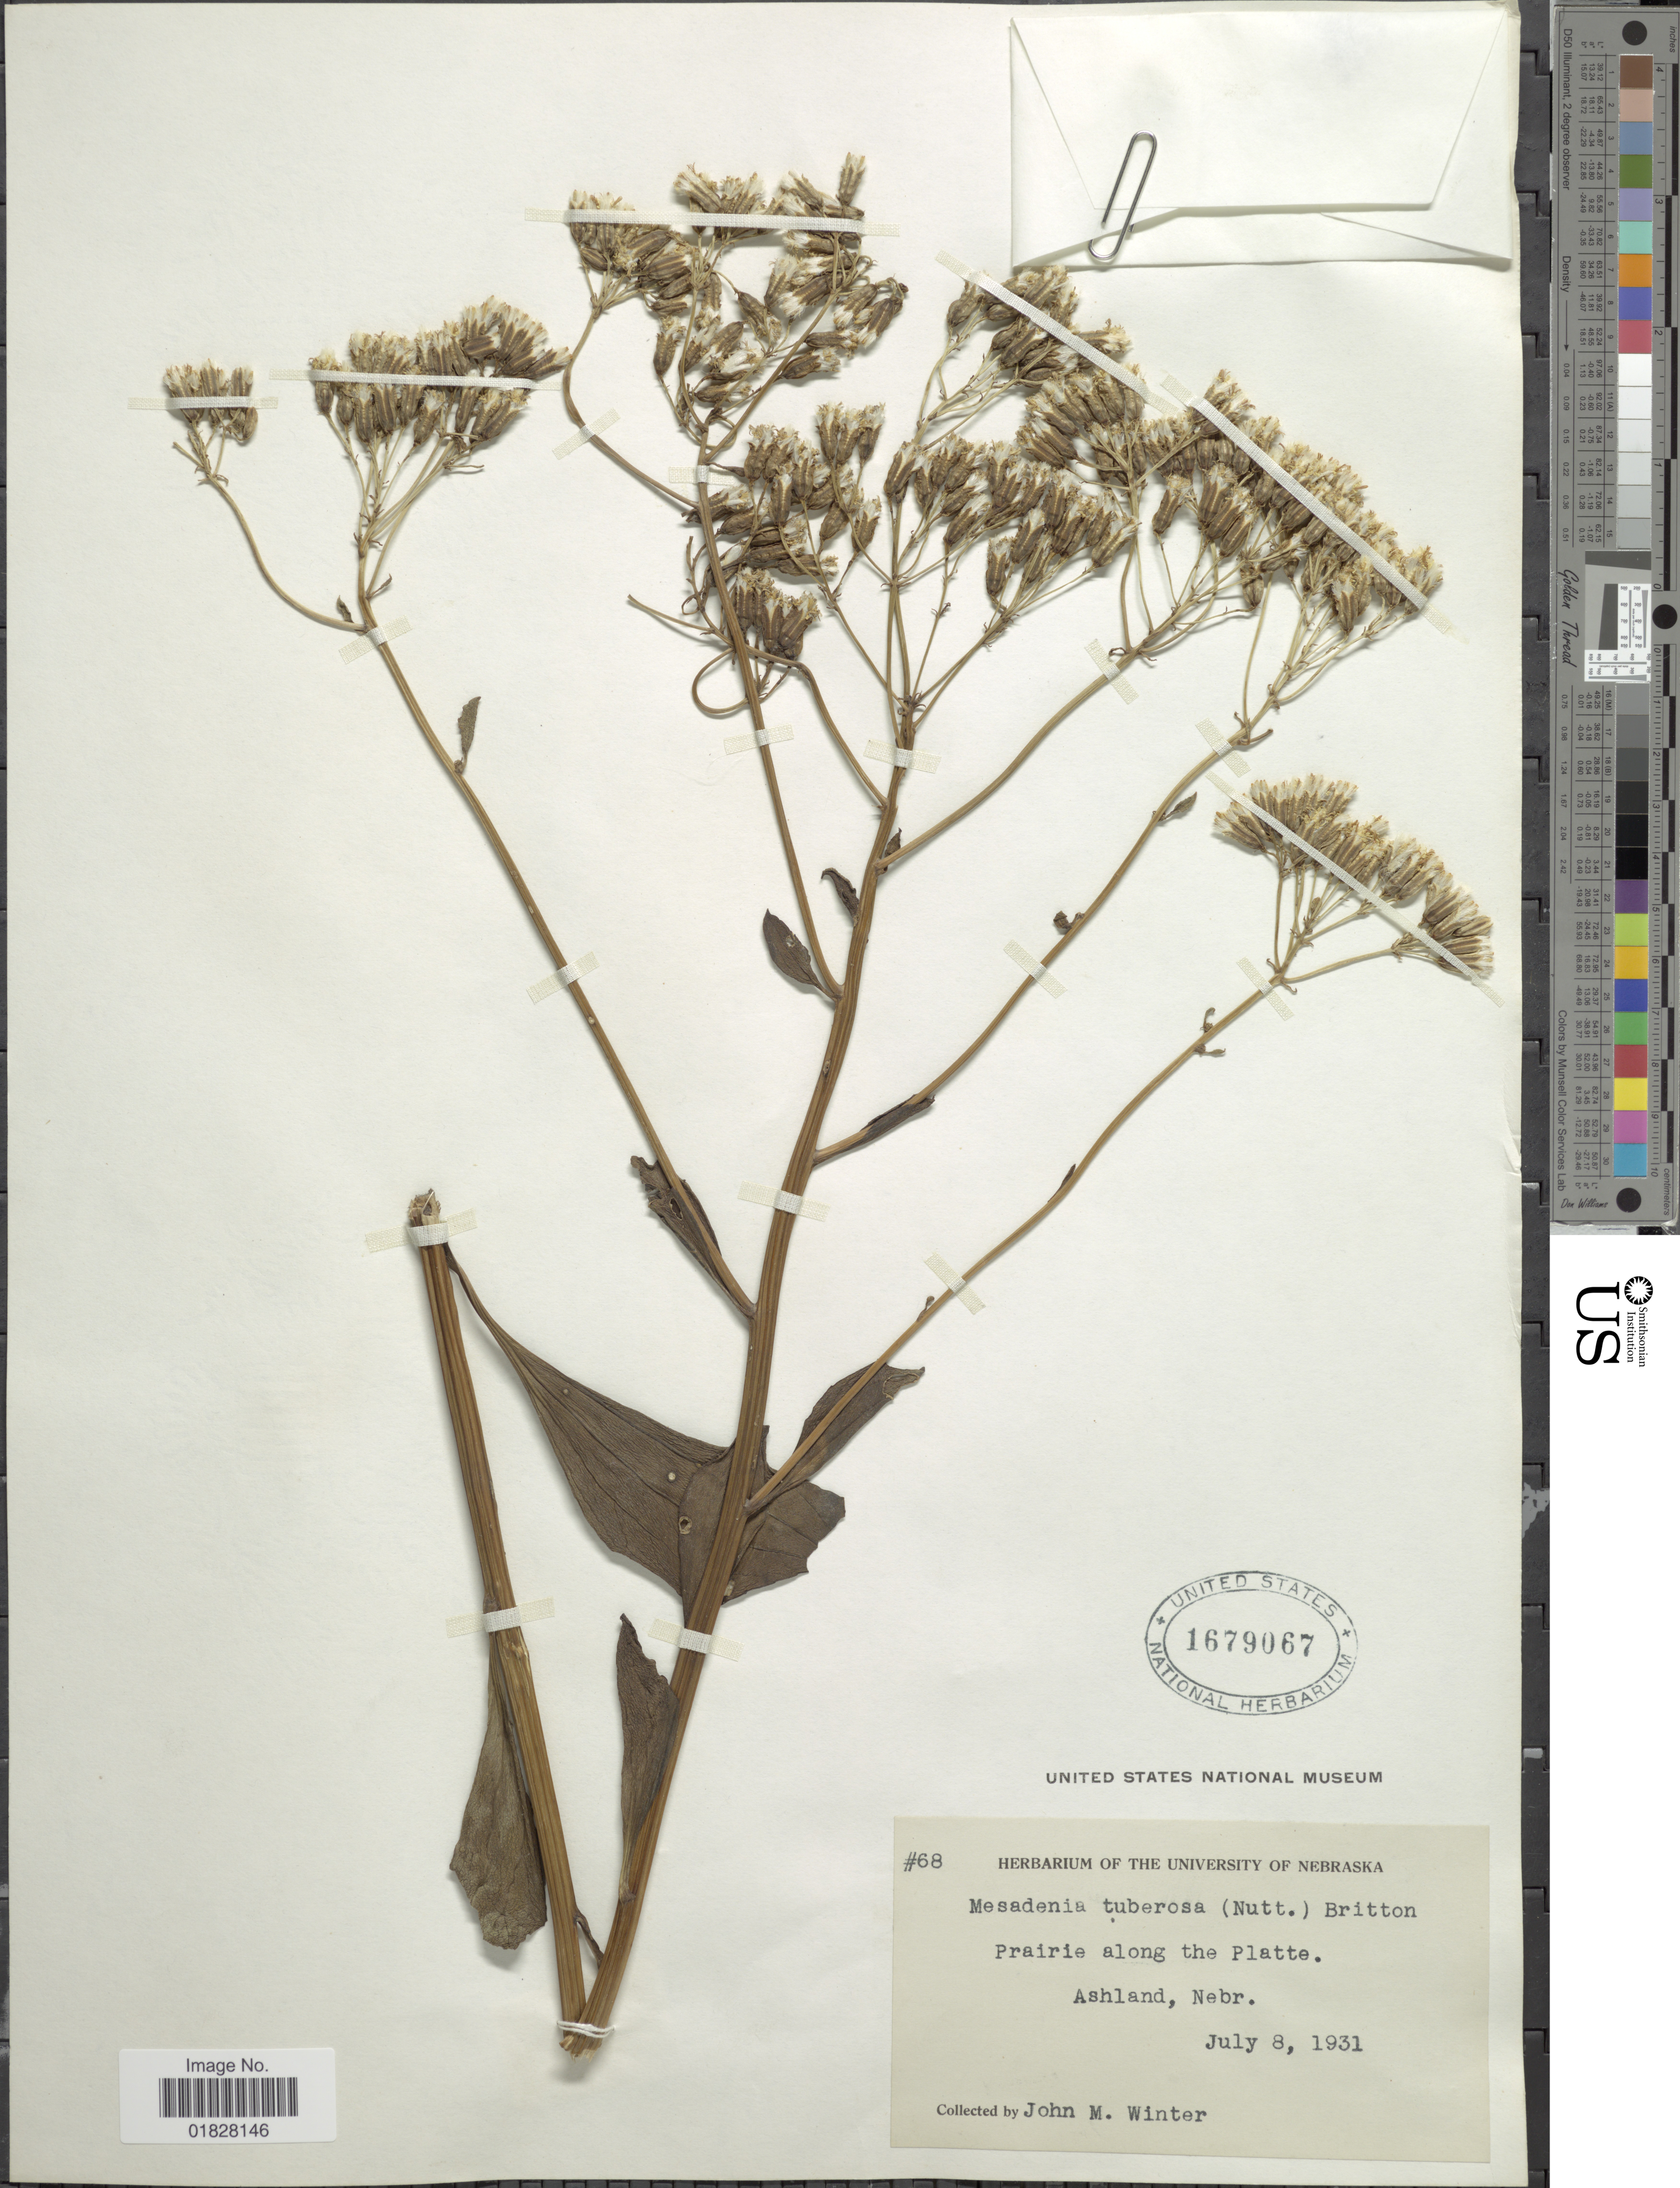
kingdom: Plantae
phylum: Tracheophyta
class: Magnoliopsida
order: Asterales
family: Asteraceae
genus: Arnoglossum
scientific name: Arnoglossum plantagineum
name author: Raf.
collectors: J. M. Winter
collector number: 68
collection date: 1931-07-08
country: United States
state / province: Nebraska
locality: Prairie along the Platte. Ashland, Nebr.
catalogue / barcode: US 1679067